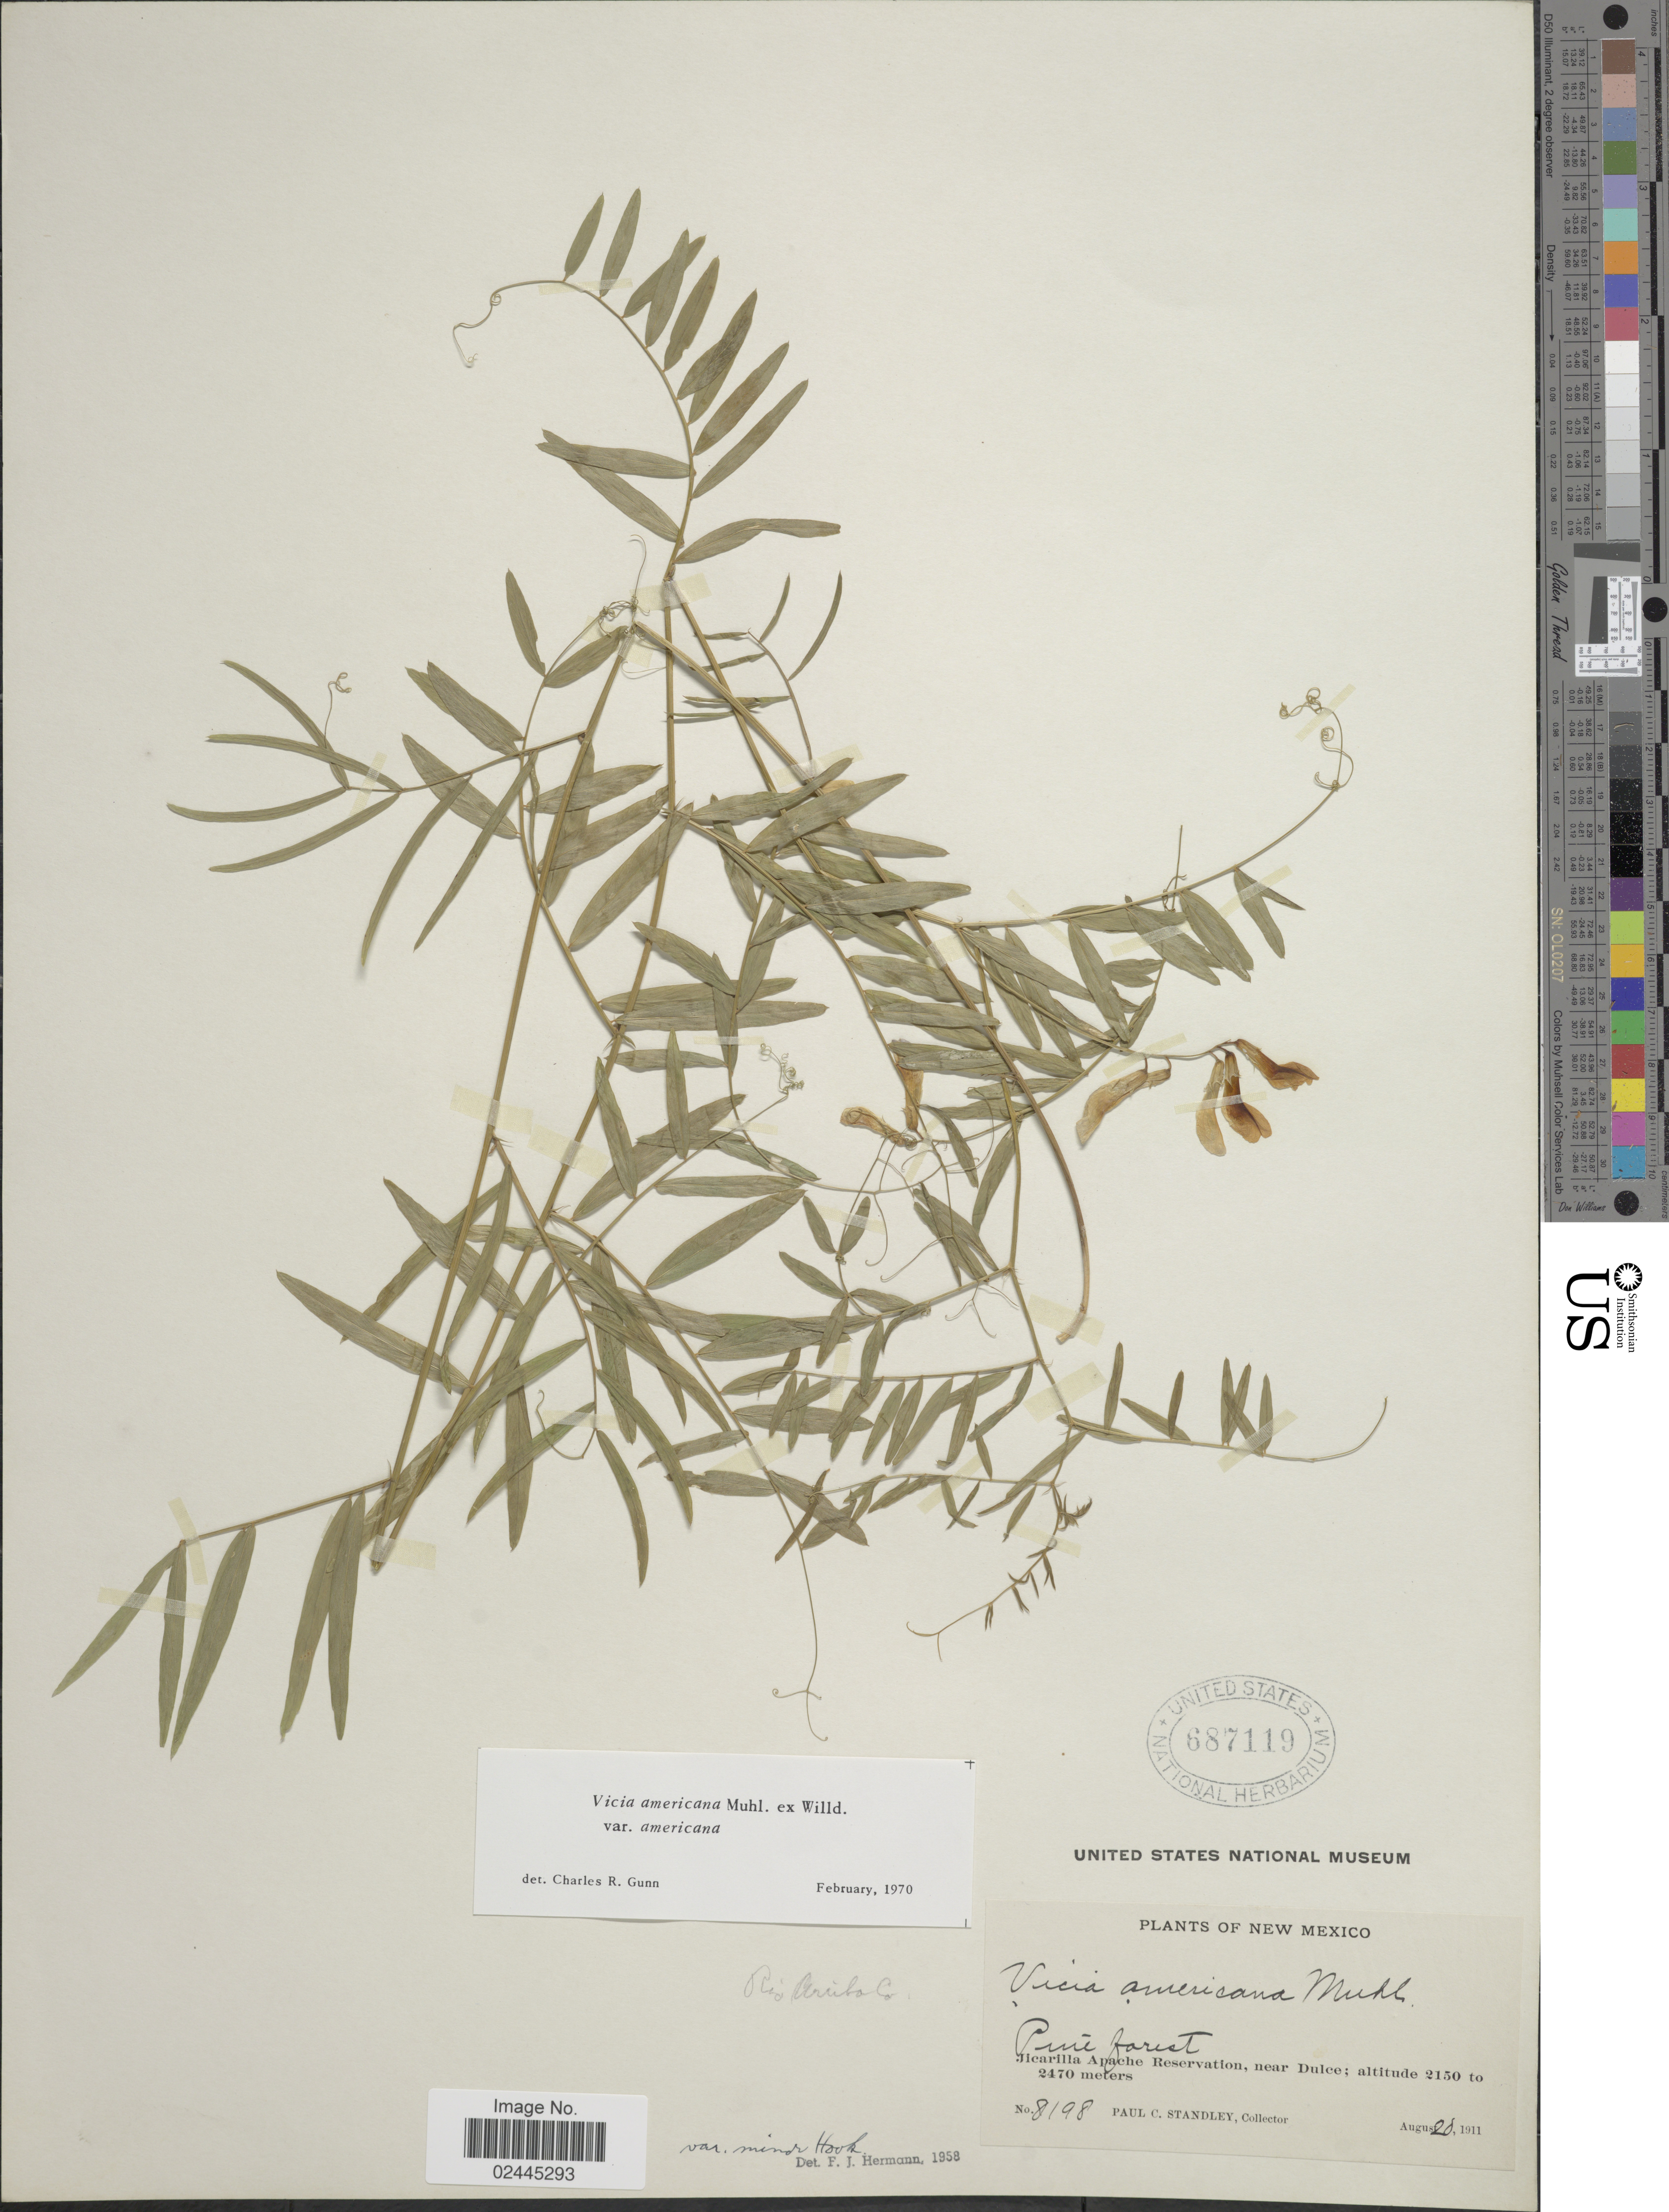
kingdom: Plantae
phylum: Tracheophyta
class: Magnoliopsida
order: Fabales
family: Fabaceae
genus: Vicia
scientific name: Vicia americana var. americana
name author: Muhl. ex Willd.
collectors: P. C. Standley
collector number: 8198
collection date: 1911-08-20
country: United States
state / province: New Mexico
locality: Pine forest. Jicarilla Apache Reservation, near Dulce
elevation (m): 2150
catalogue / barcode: US 687119